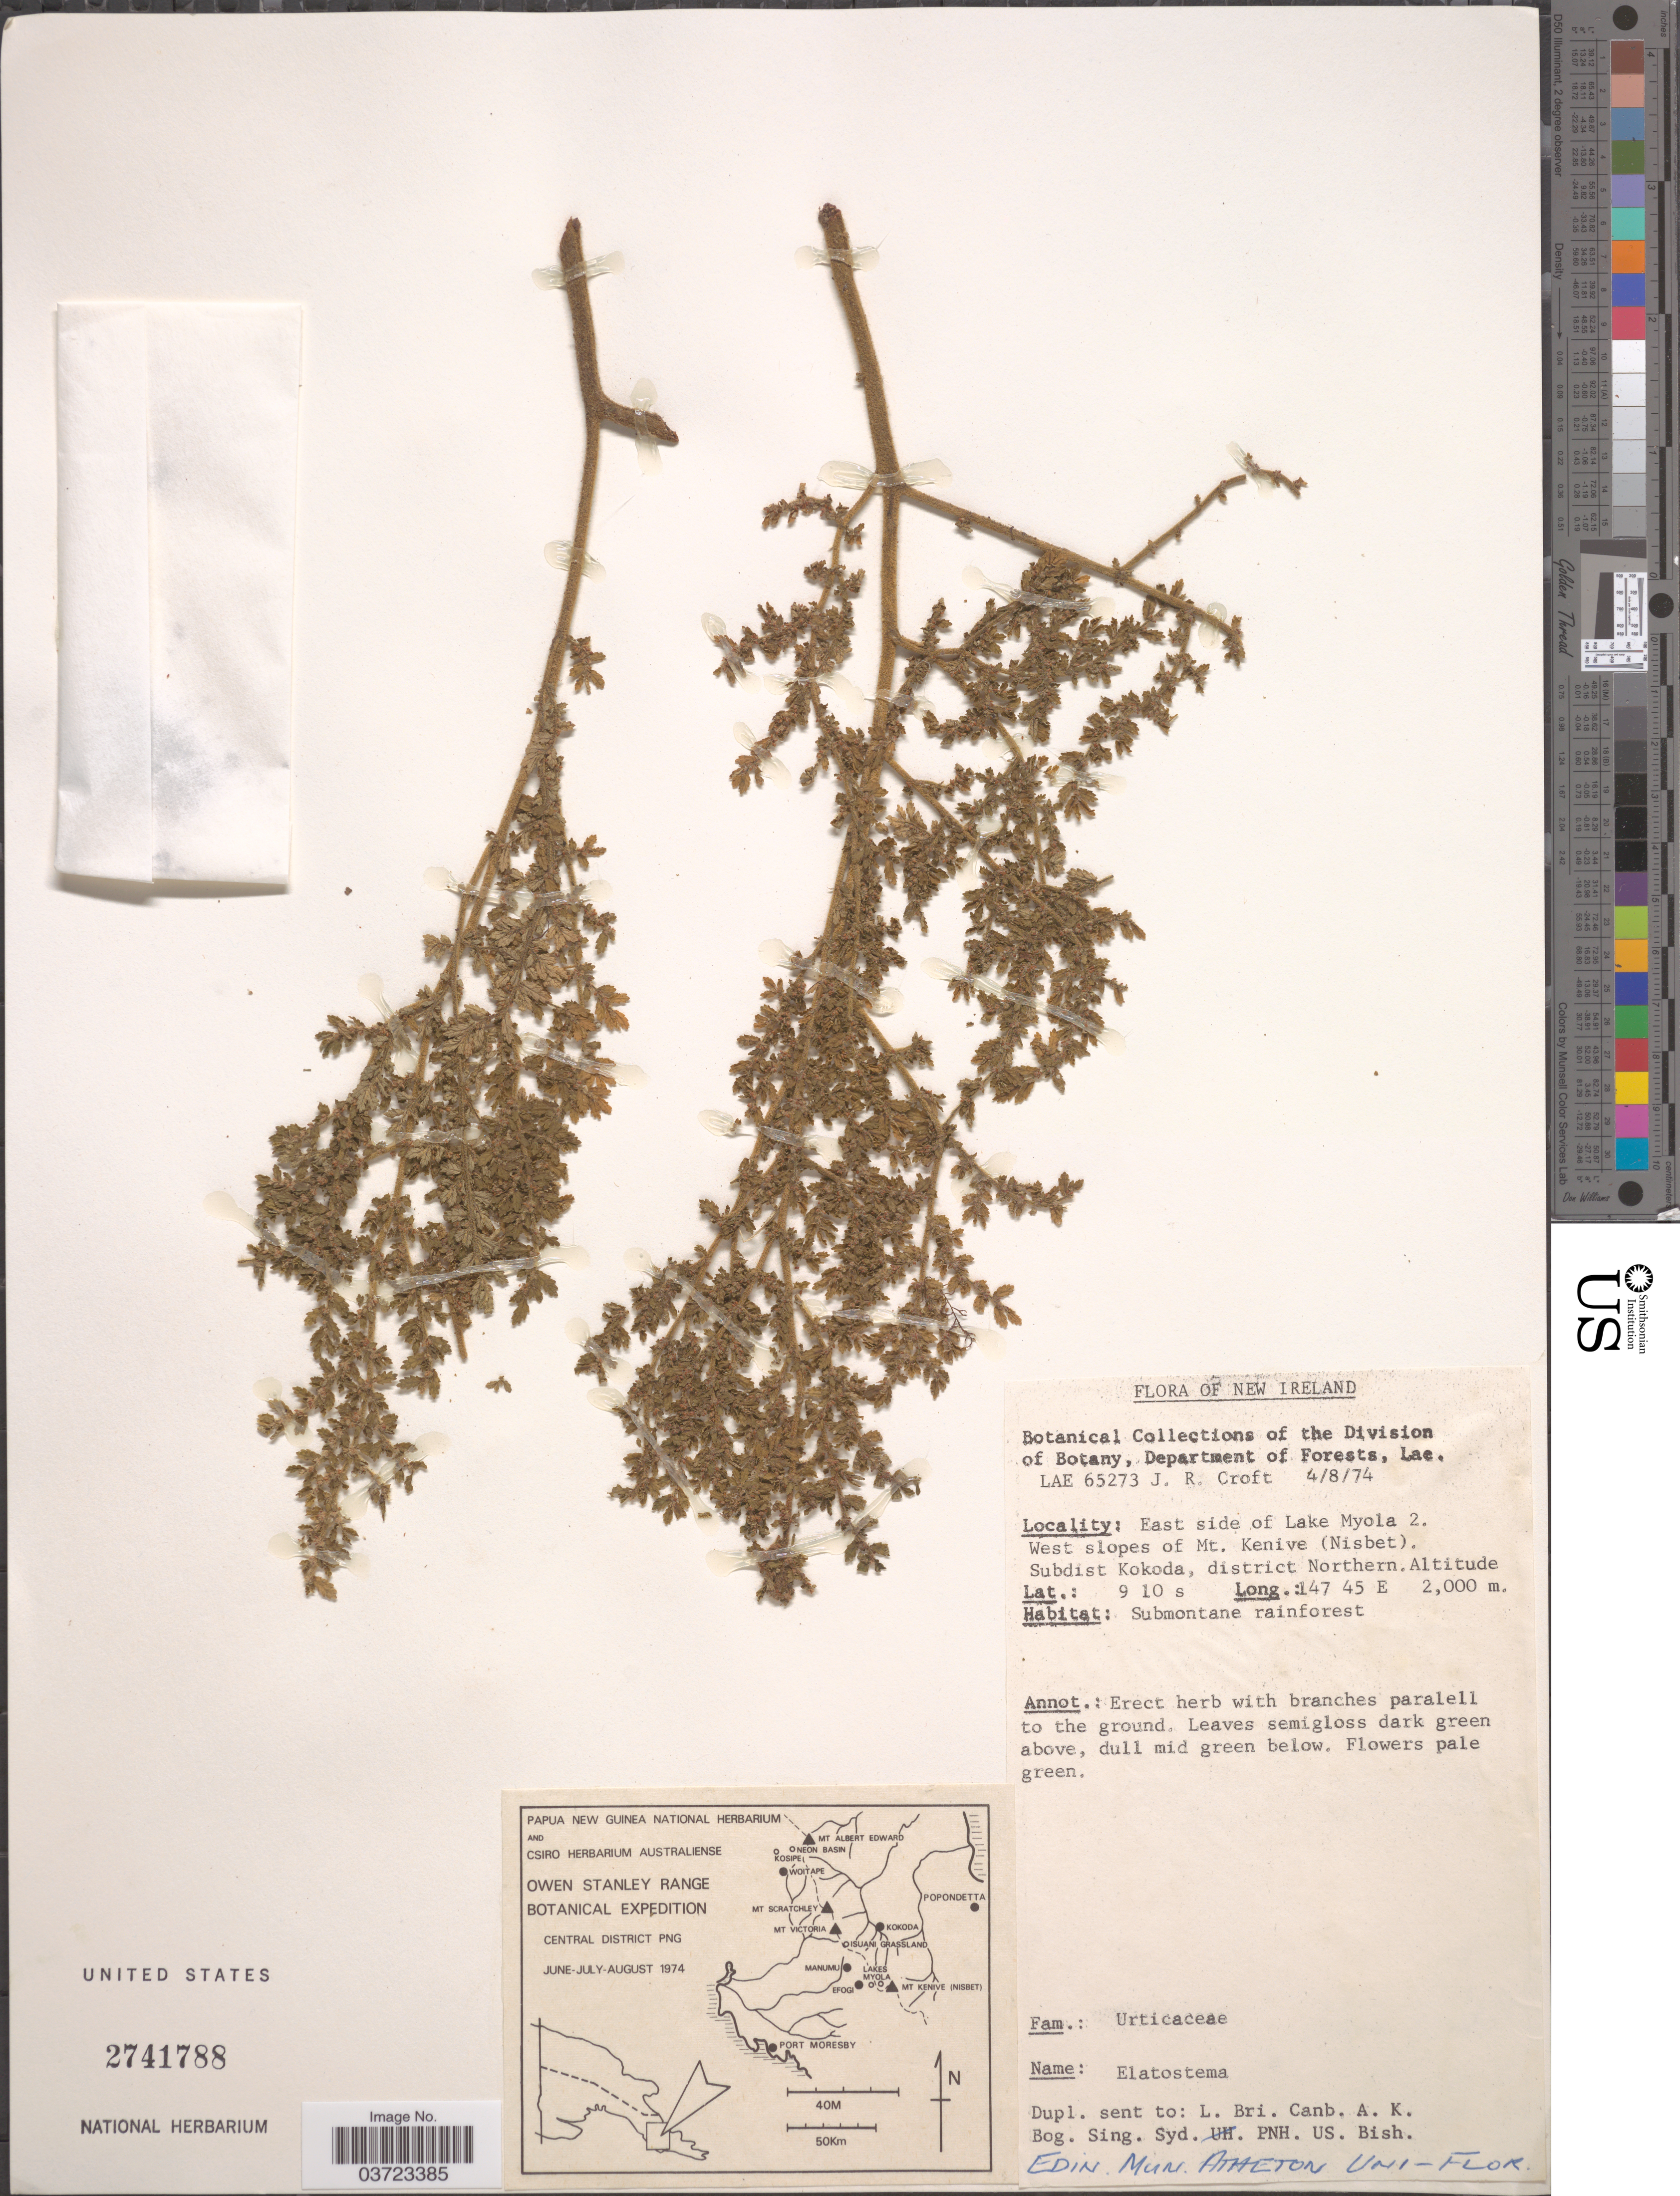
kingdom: Plantae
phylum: Tracheophyta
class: Magnoliopsida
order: Rosales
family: Urticaceae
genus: Elatostema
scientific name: Elatostema sp.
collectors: J. R. Croft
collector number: LAE65273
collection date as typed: Transcribed d/m/y: 8/4/74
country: Papua New Guinea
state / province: New Ireland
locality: East side of Lake Myola 2. West slopes of Mt. Kenive (Nisbet). Subdist Kokoda, district Northern.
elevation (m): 2000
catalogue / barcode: US 2741788